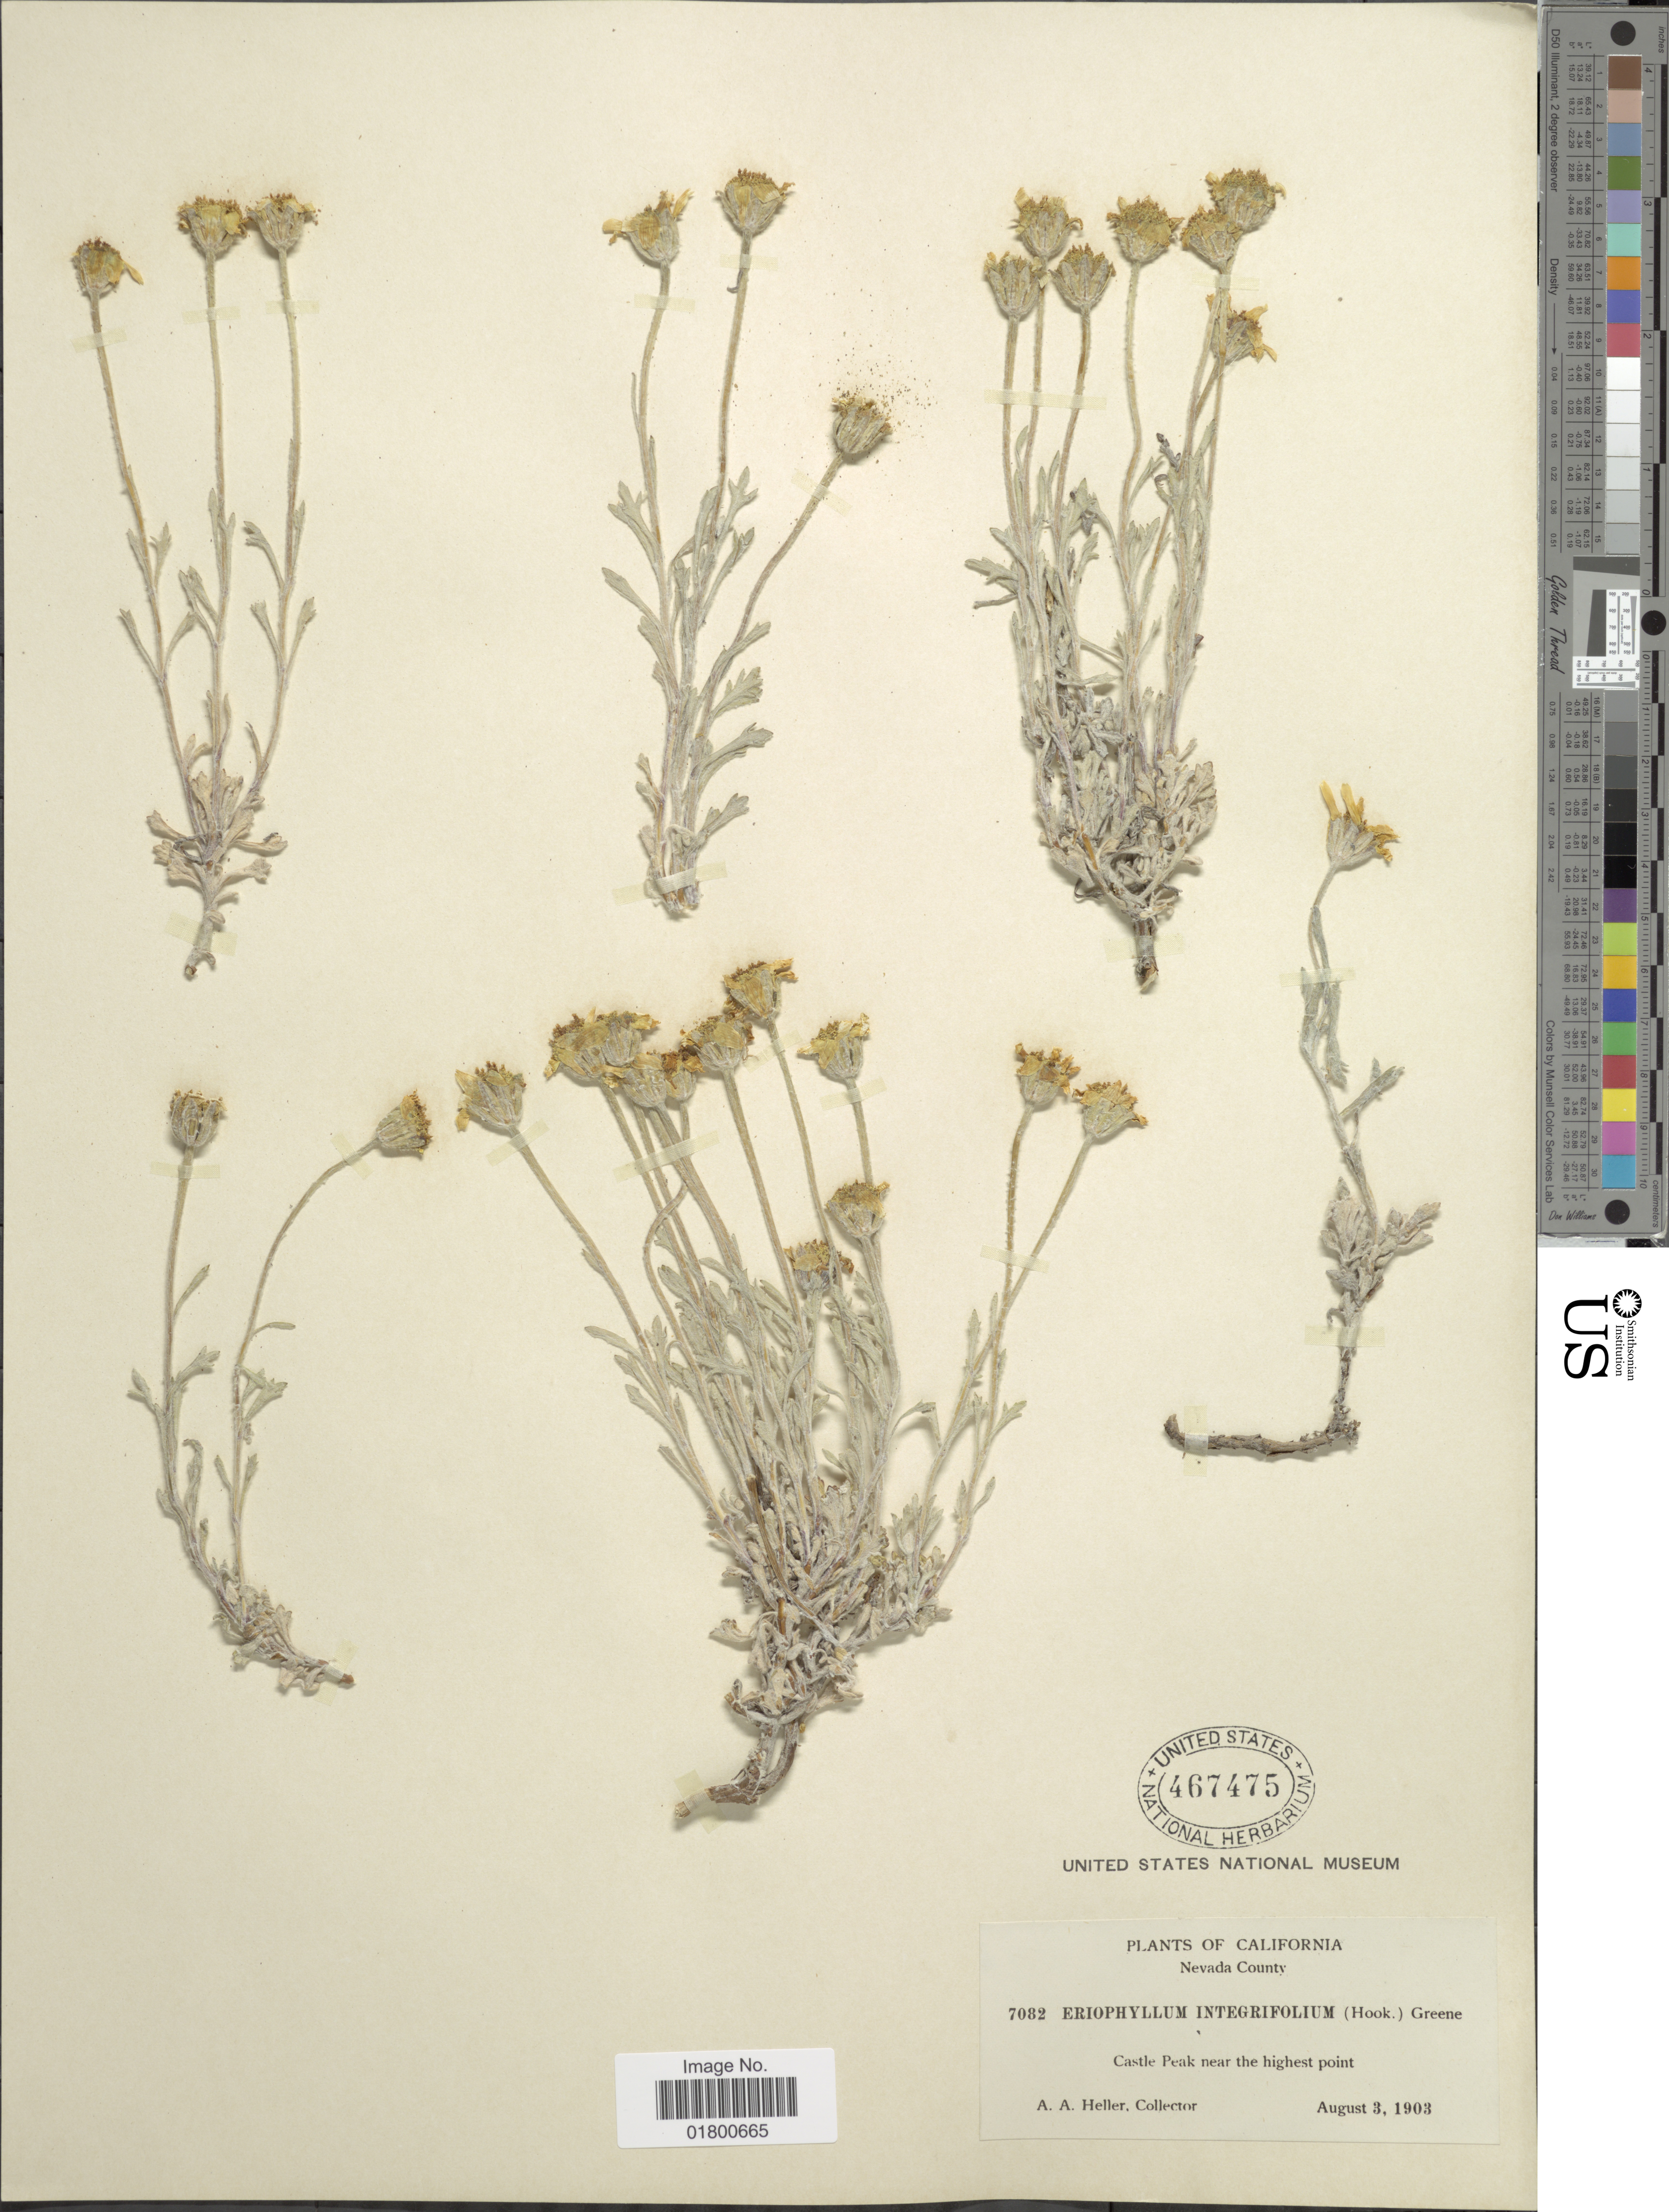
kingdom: Plantae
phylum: Tracheophyta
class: Magnoliopsida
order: Asterales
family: Asteraceae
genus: Eriophyllum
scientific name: Eriophyllum watsonii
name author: A. Gray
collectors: A. A. Heller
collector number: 7082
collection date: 1903-08-03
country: United States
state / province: California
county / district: Nevada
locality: Nevada County, Castle Peak near the highest point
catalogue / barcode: US 467475